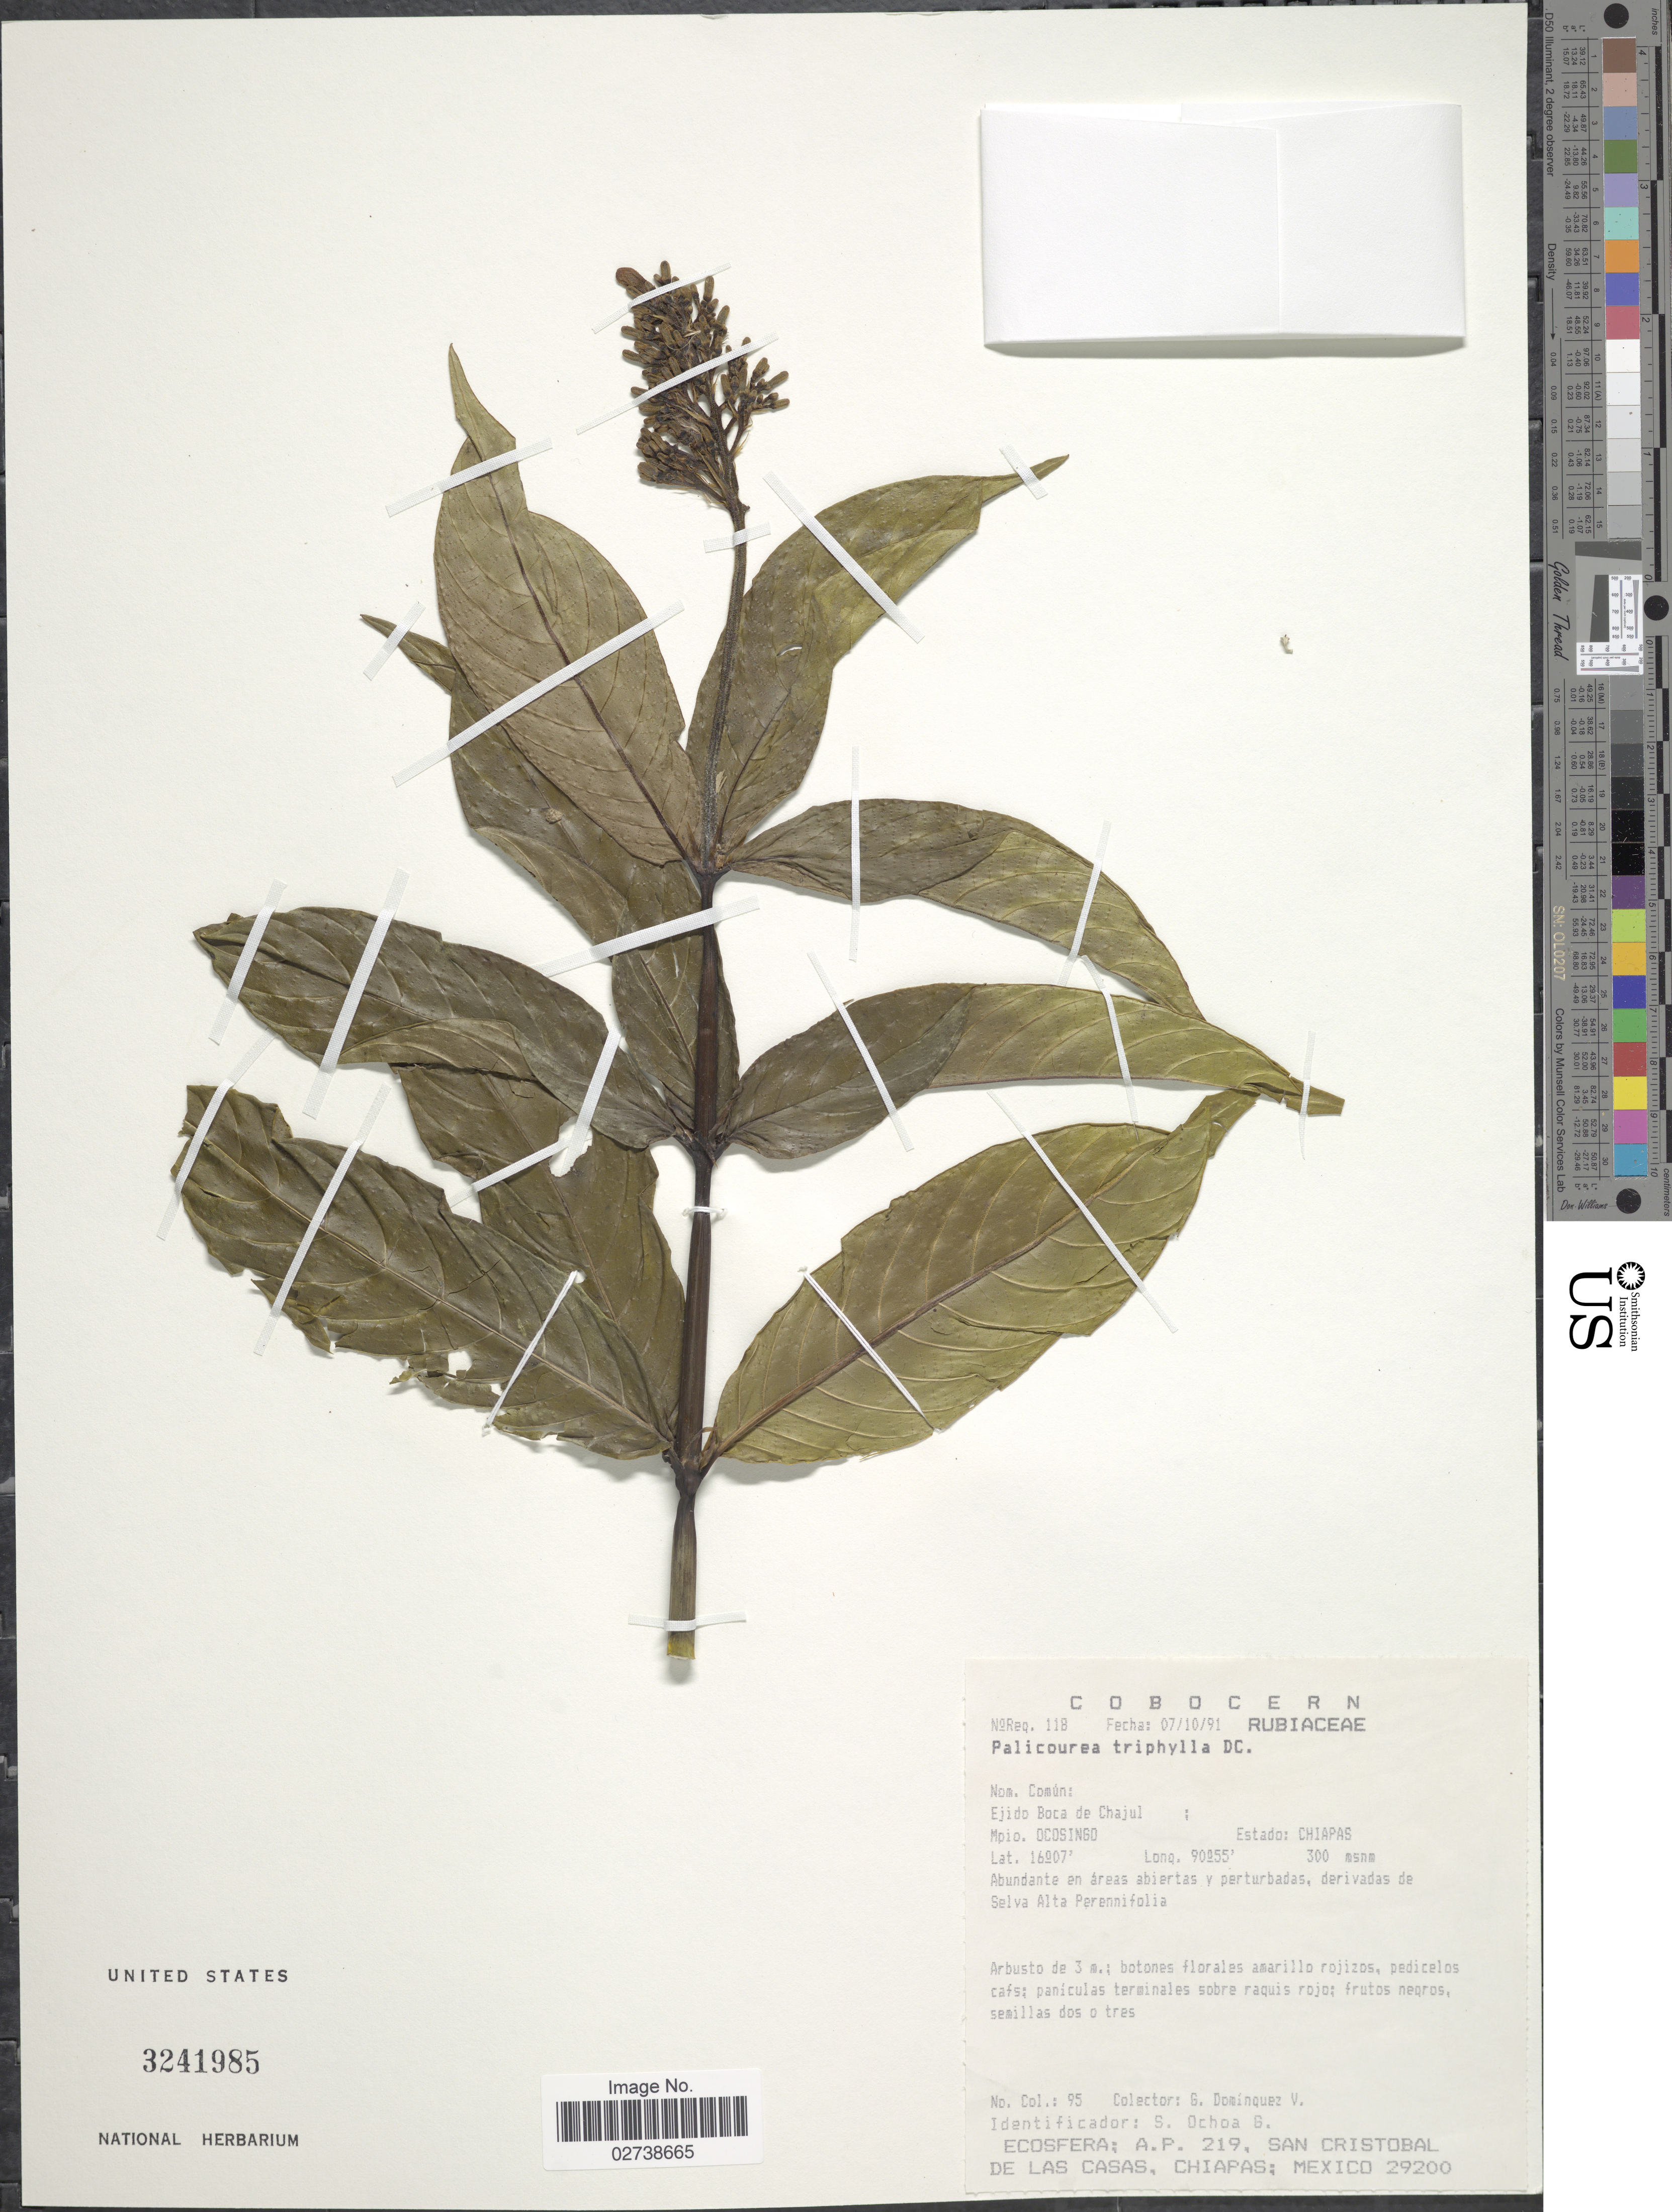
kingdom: Plantae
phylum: Tracheophyta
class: Magnoliopsida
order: Gentianales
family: Rubiaceae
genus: Palicourea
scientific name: Palicourea triphylla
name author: DC.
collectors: G. Dominquez V. & S. Ochoa G.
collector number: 95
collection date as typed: Transcribed d/m/y: 7/10/91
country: Mexico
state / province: Chiapas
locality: Mpio Ocosing, Abundnte en áreas abiertas y perturbadas, derivados de selva Alta Perennifolia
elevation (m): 300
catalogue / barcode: US 3241985